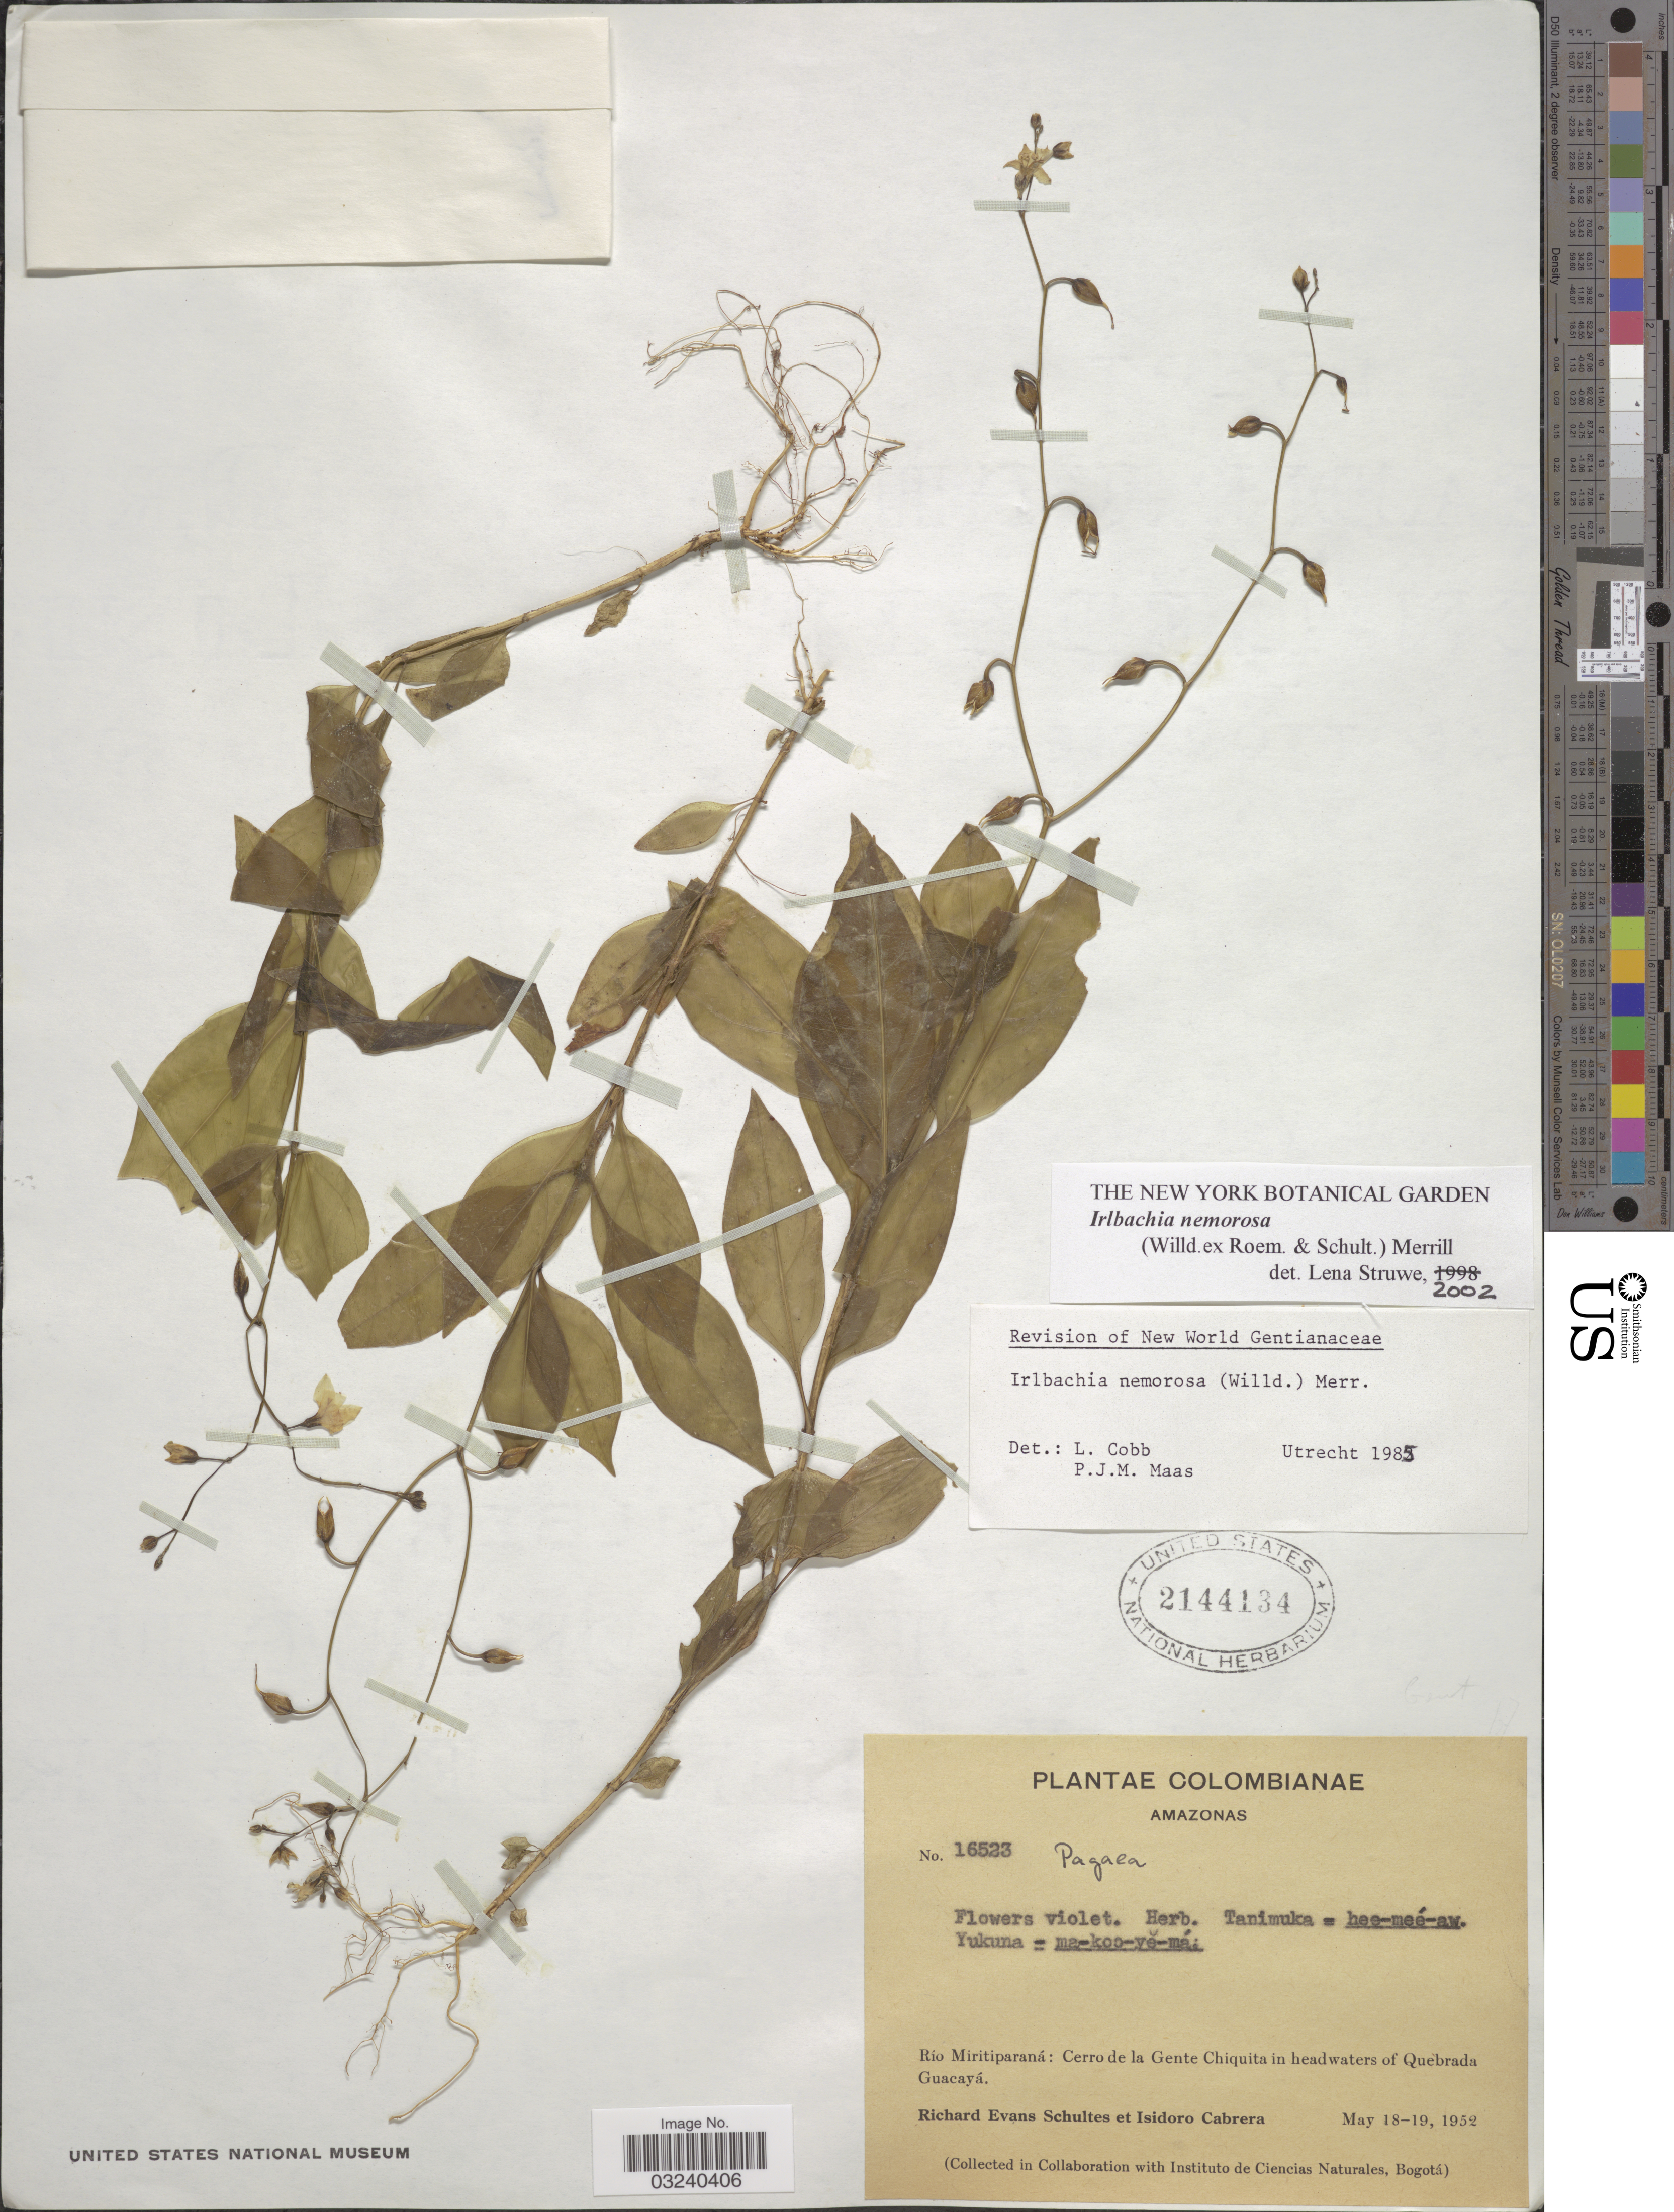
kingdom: Plantae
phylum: Tracheophyta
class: Magnoliopsida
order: Gentianales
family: Gentianaceae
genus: Irlbachia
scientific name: Irlbachia nemorosa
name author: (Willd. ex Roem. & Schult.) Merr.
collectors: R. E. Schultes & I. Cabrera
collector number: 16523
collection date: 1952-05-18/1952-05-19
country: Colombia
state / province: Amazônas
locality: Río Miritiparaná: Cerro de la Gente Chiquita in headwaters of Quebrada Guacayá.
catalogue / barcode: US 2144134